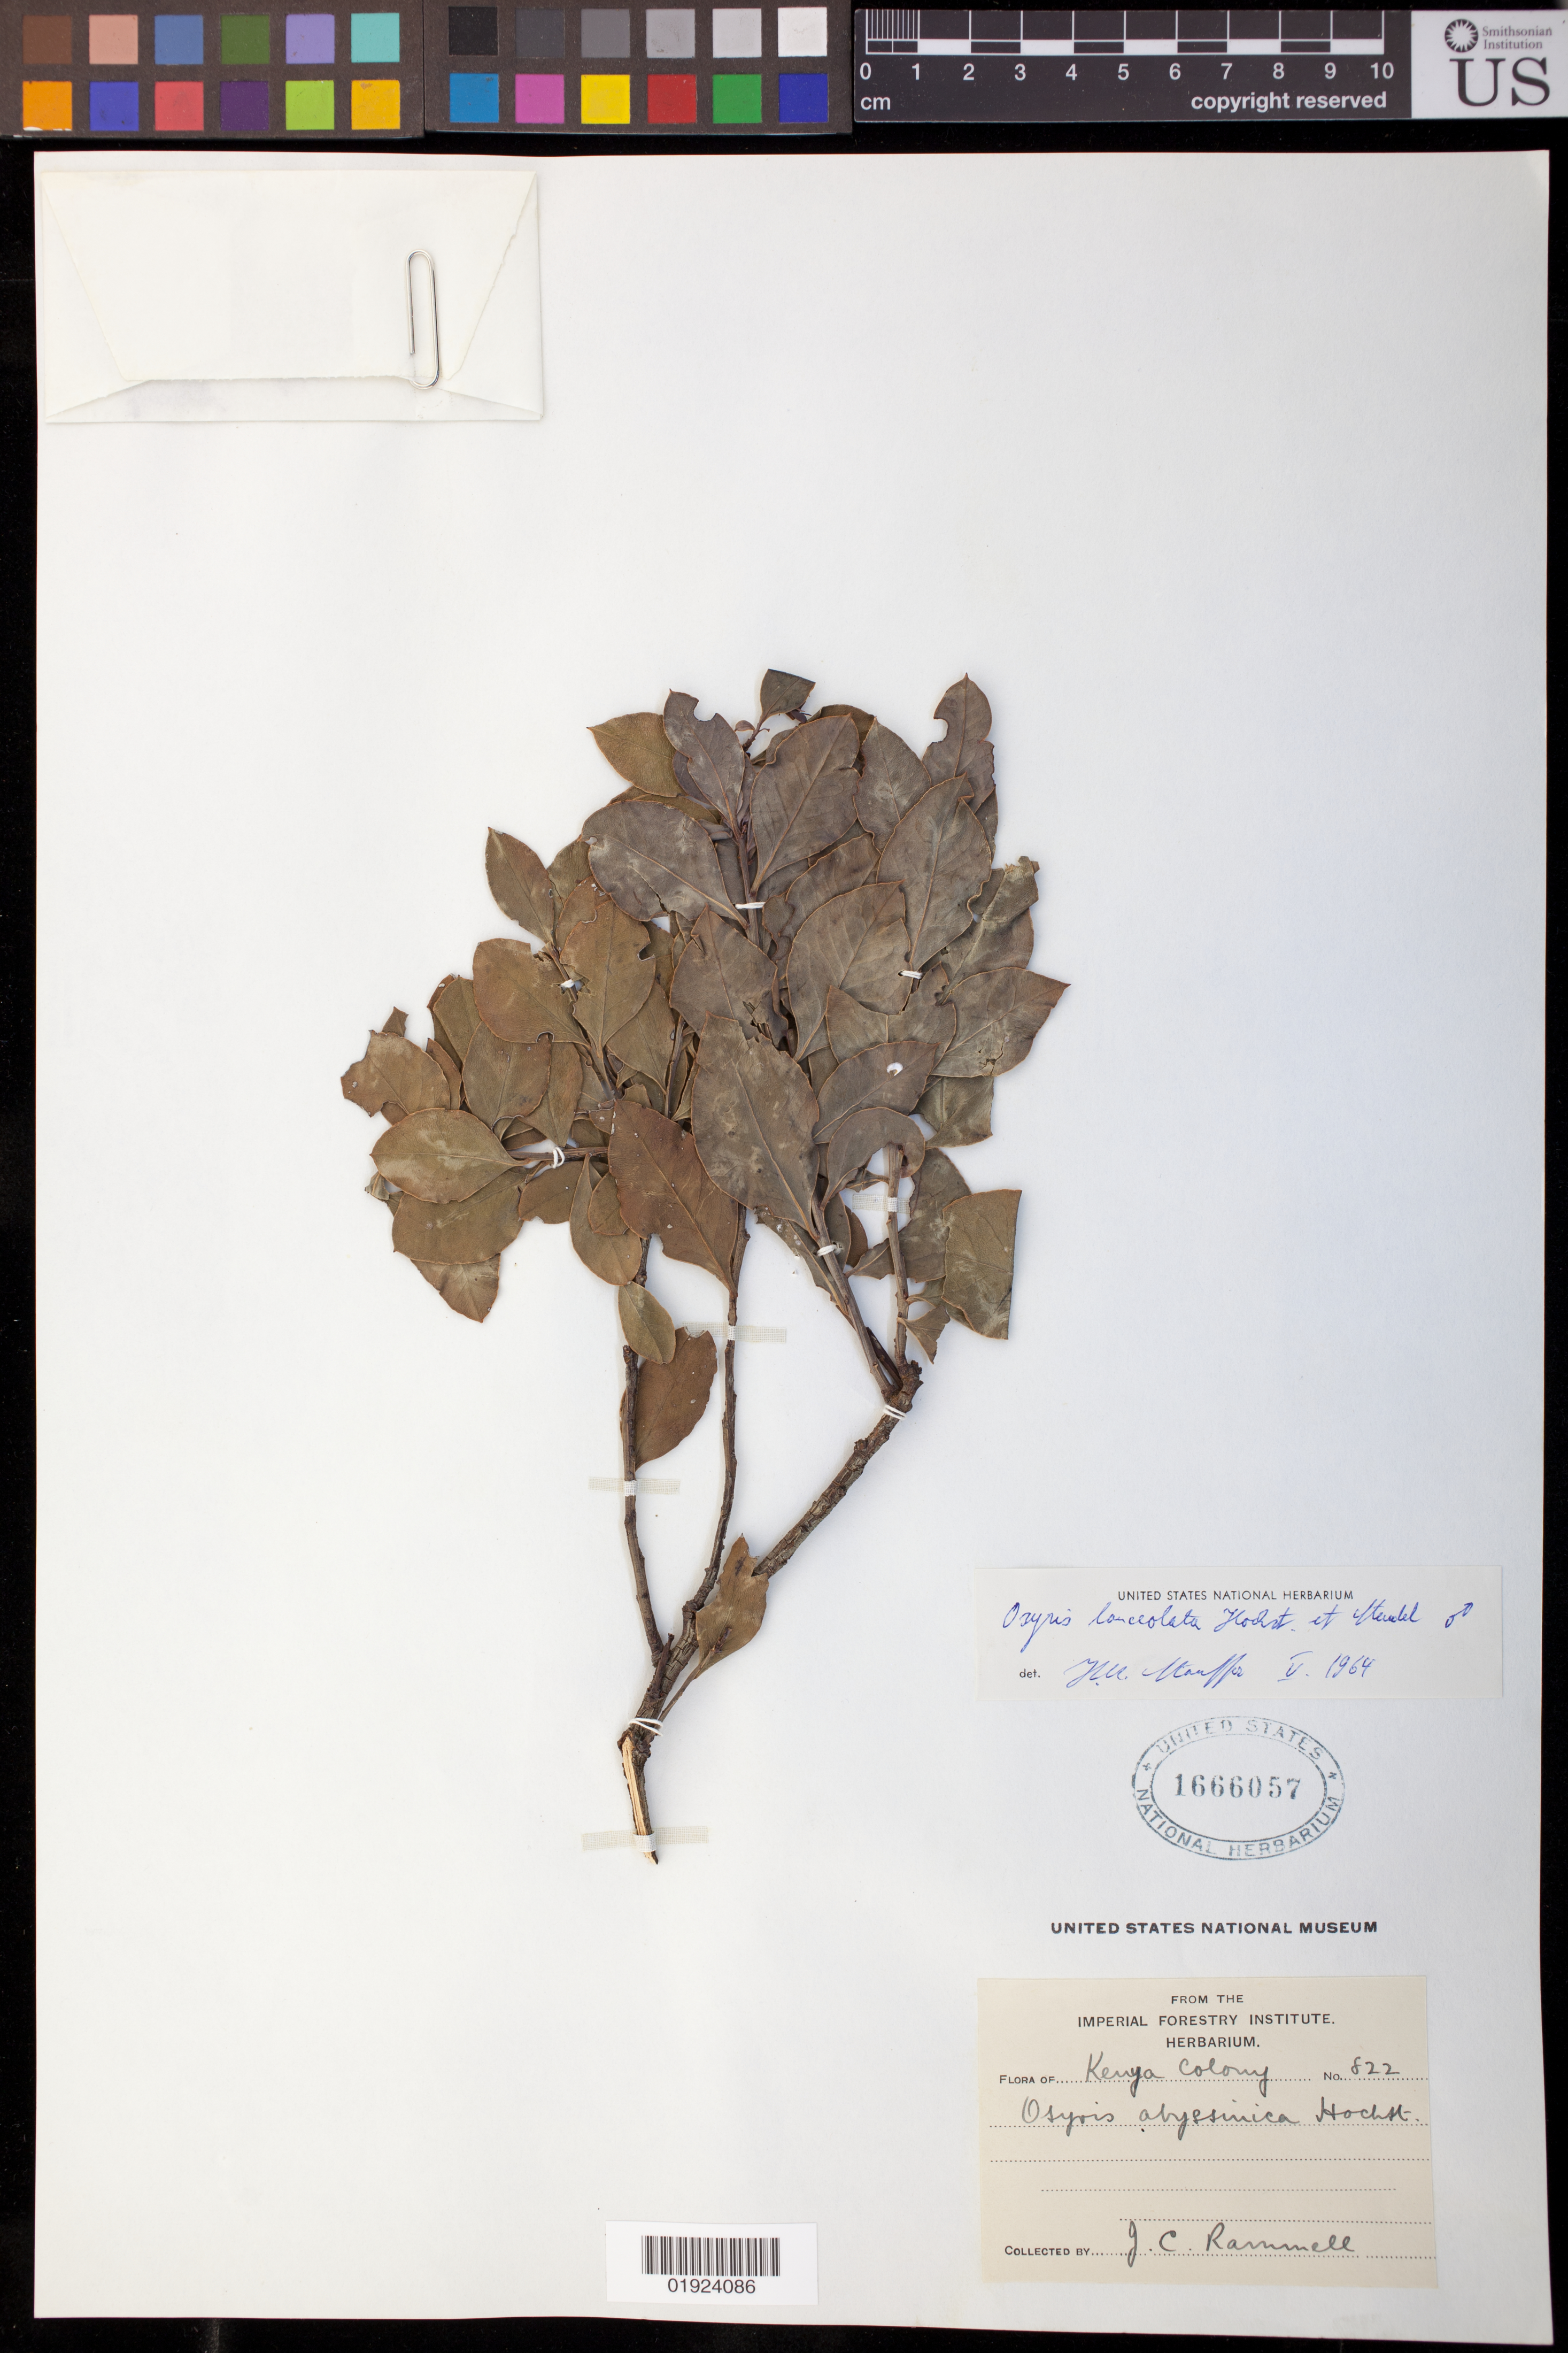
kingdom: Plantae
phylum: Tracheophyta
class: Magnoliopsida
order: Santalales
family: Santalaceae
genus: Osyris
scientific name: Osyris quadripartita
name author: Salzm. ex Decne.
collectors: J. Rammell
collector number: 822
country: Kenya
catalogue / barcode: US 1666057